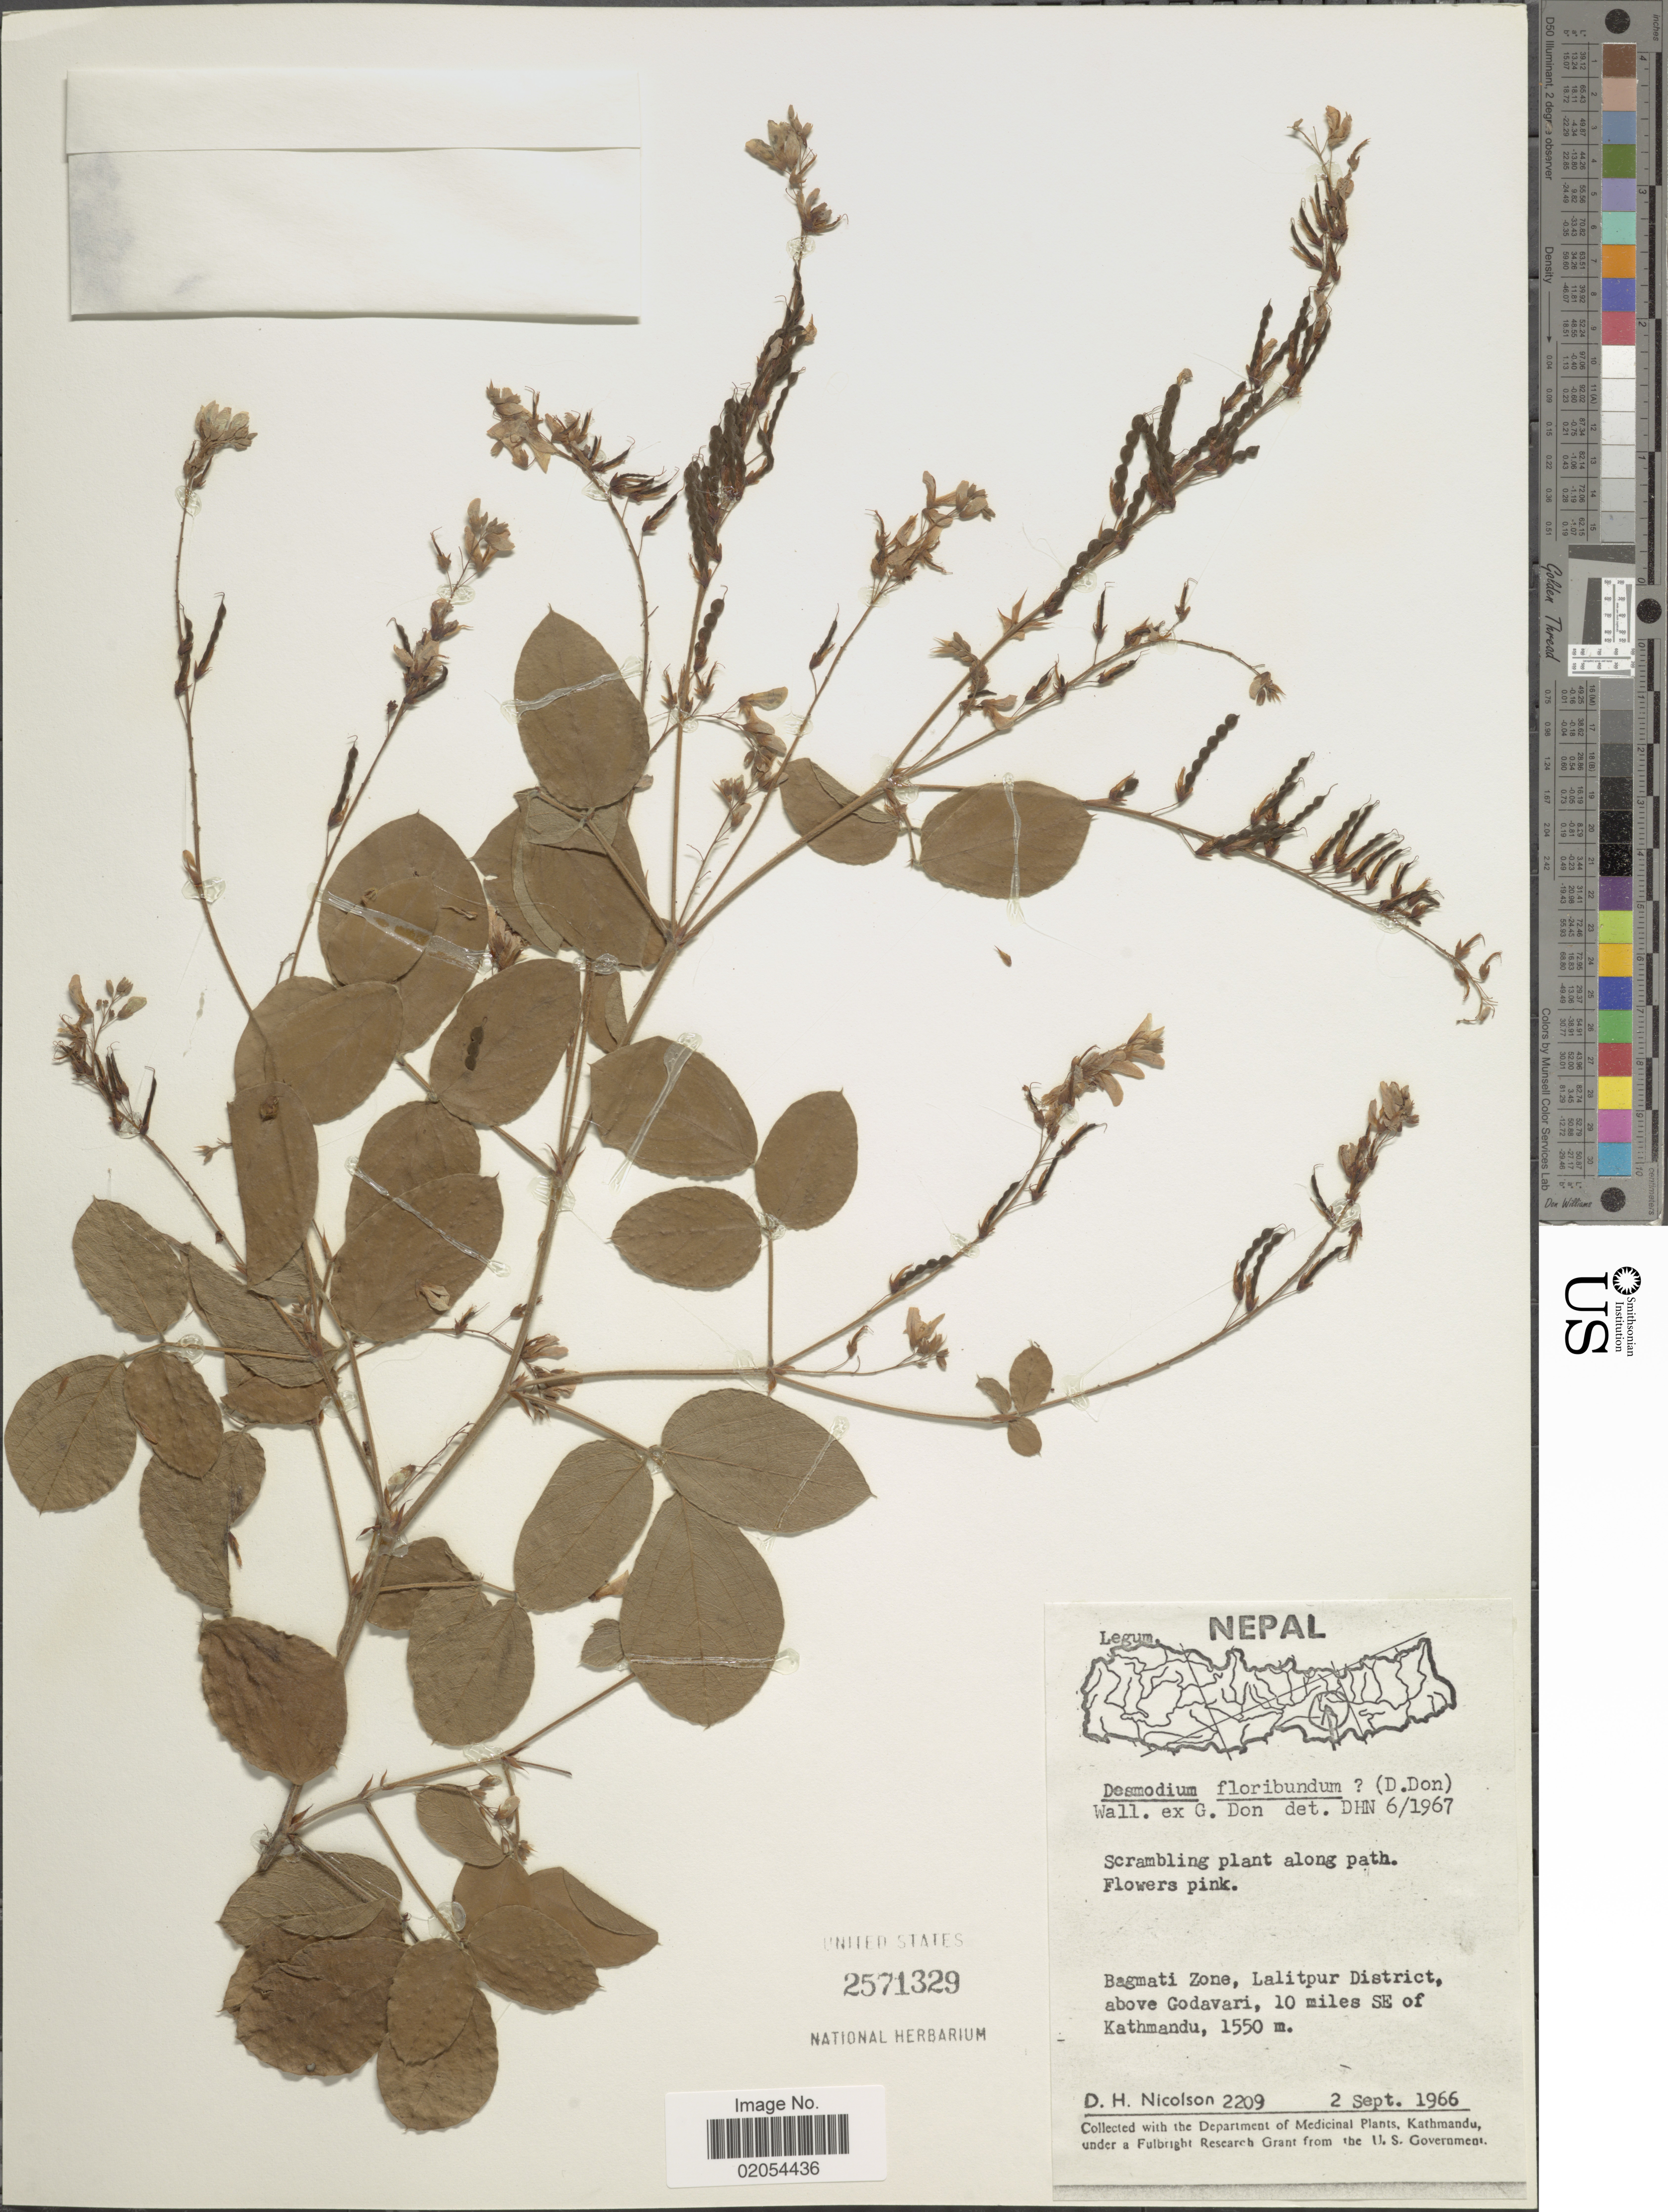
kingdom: Plantae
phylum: Tracheophyta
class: Magnoliopsida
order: Fabales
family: Fabaceae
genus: Ototropis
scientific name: Ototropis multiflora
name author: (DC.) H. Ohashi & K. Ohashi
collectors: D. H. Nicolson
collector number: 2209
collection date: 1966-09-02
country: Nepal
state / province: Bagmati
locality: Bagmati Zone, Lalitpur District, above Godavari, 10 miles SE of Kathmandu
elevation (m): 1550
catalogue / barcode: US 2571329